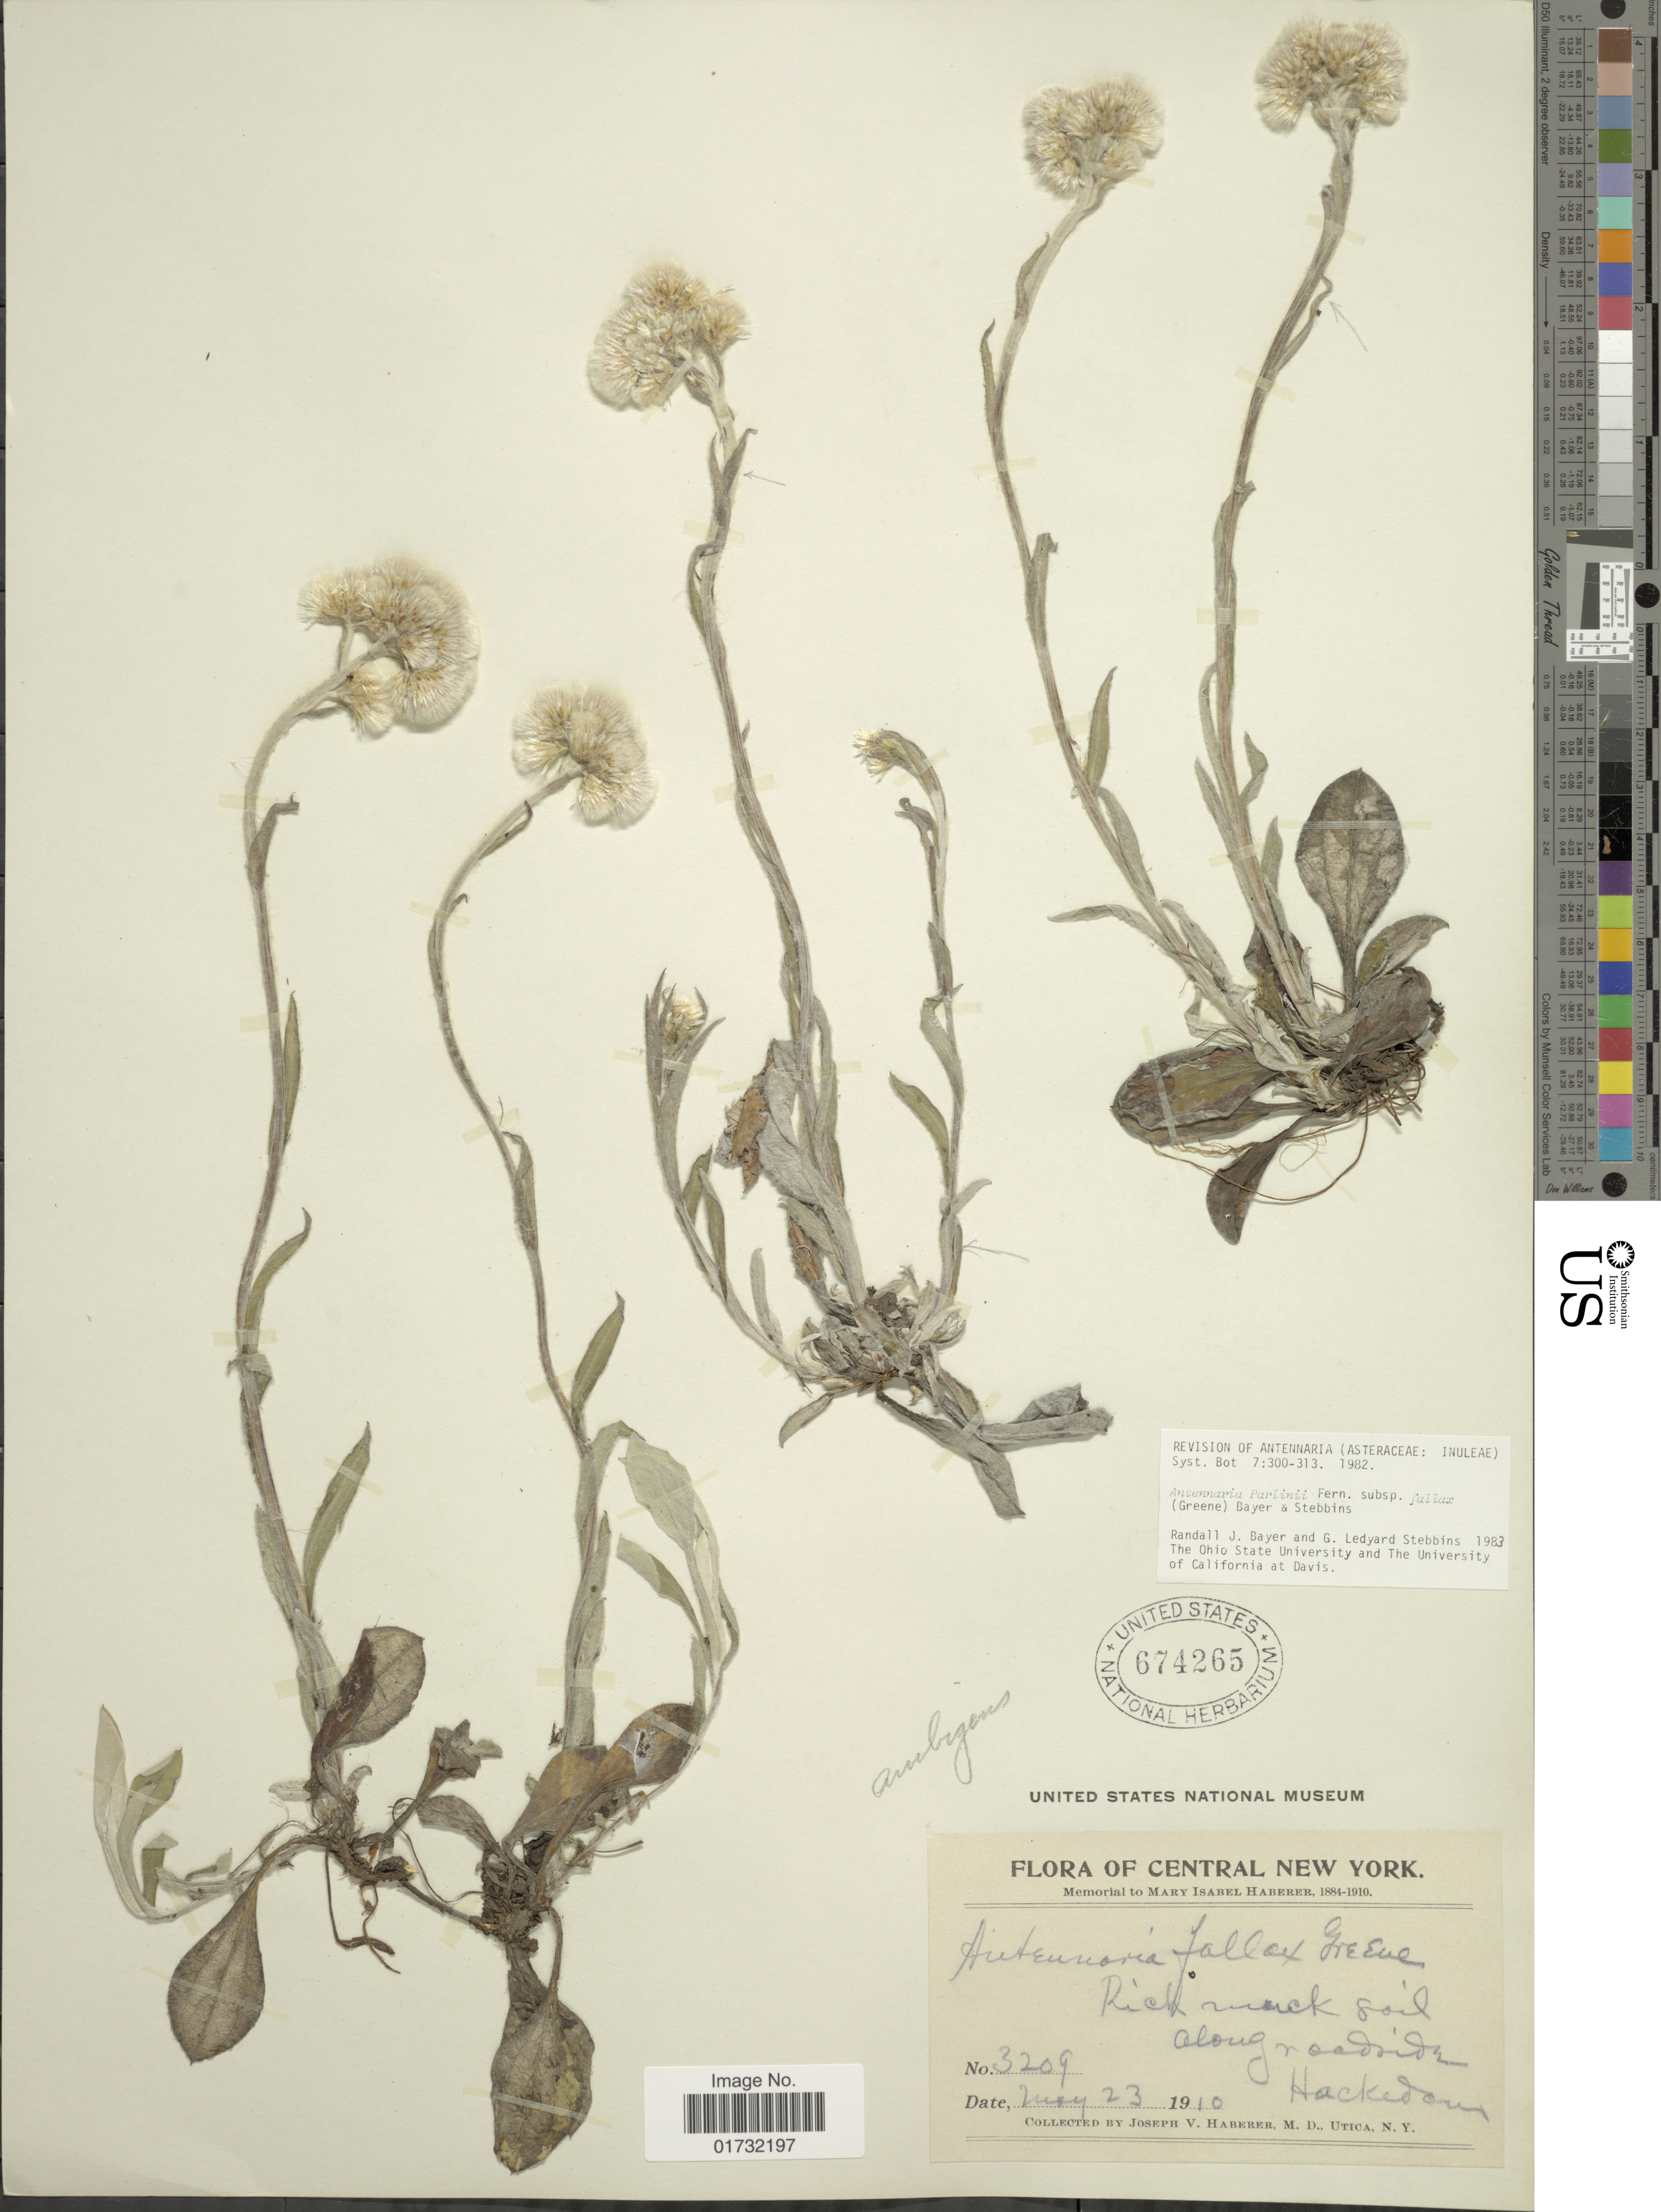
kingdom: Plantae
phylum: Tracheophyta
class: Magnoliopsida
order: Asterales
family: Asteraceae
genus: Antennaria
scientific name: Antennaria parlinii subsp. fallax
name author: (Greene) R.J. Bayer & Stebbins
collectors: J. V. Haberer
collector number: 3209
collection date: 1910-05-23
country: United States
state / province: New York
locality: Central New York. along roadside. Hackedam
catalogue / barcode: US 674265